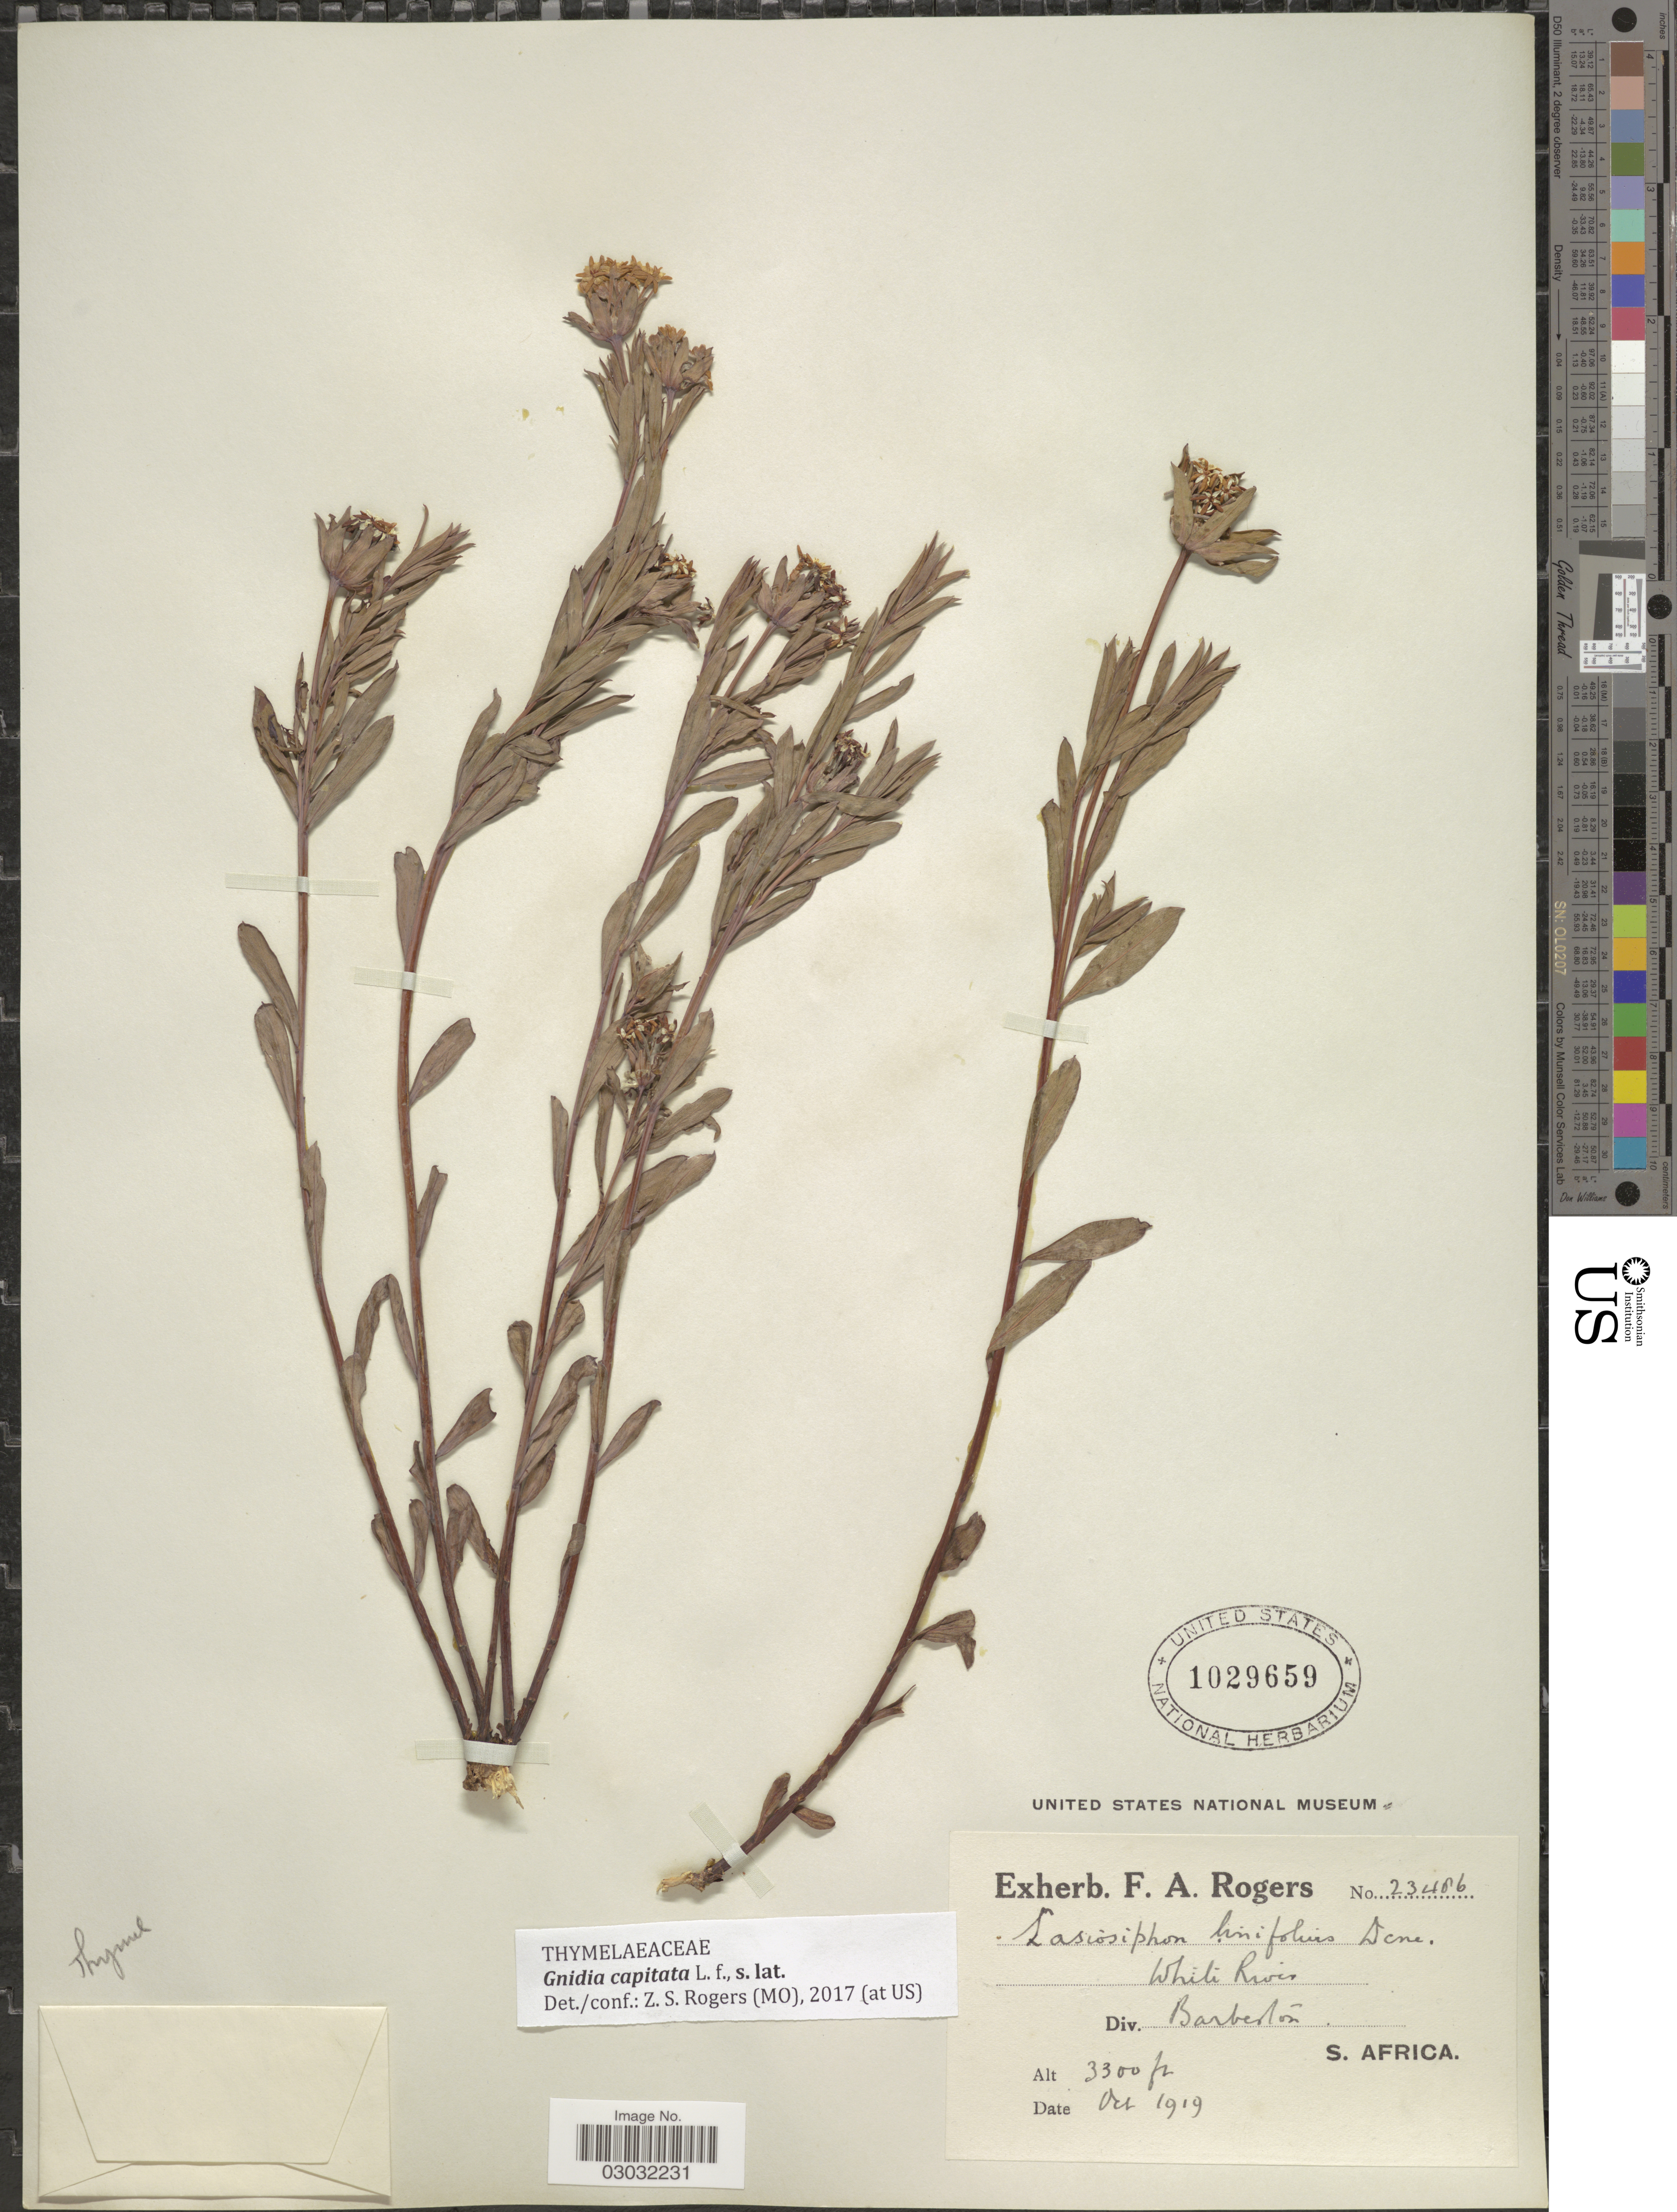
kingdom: Plantae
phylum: Tracheophyta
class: Magnoliopsida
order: Malvales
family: Thymelaeaceae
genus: Lasiosiphon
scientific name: Lasiosiphon capitatus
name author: (L. f.) Burtt Davy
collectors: ex herb. F. A. Rogers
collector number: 23486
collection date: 1919-10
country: South Africa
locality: White River. Div. Barberton. S. Africa.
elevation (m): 1006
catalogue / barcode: US 1029659